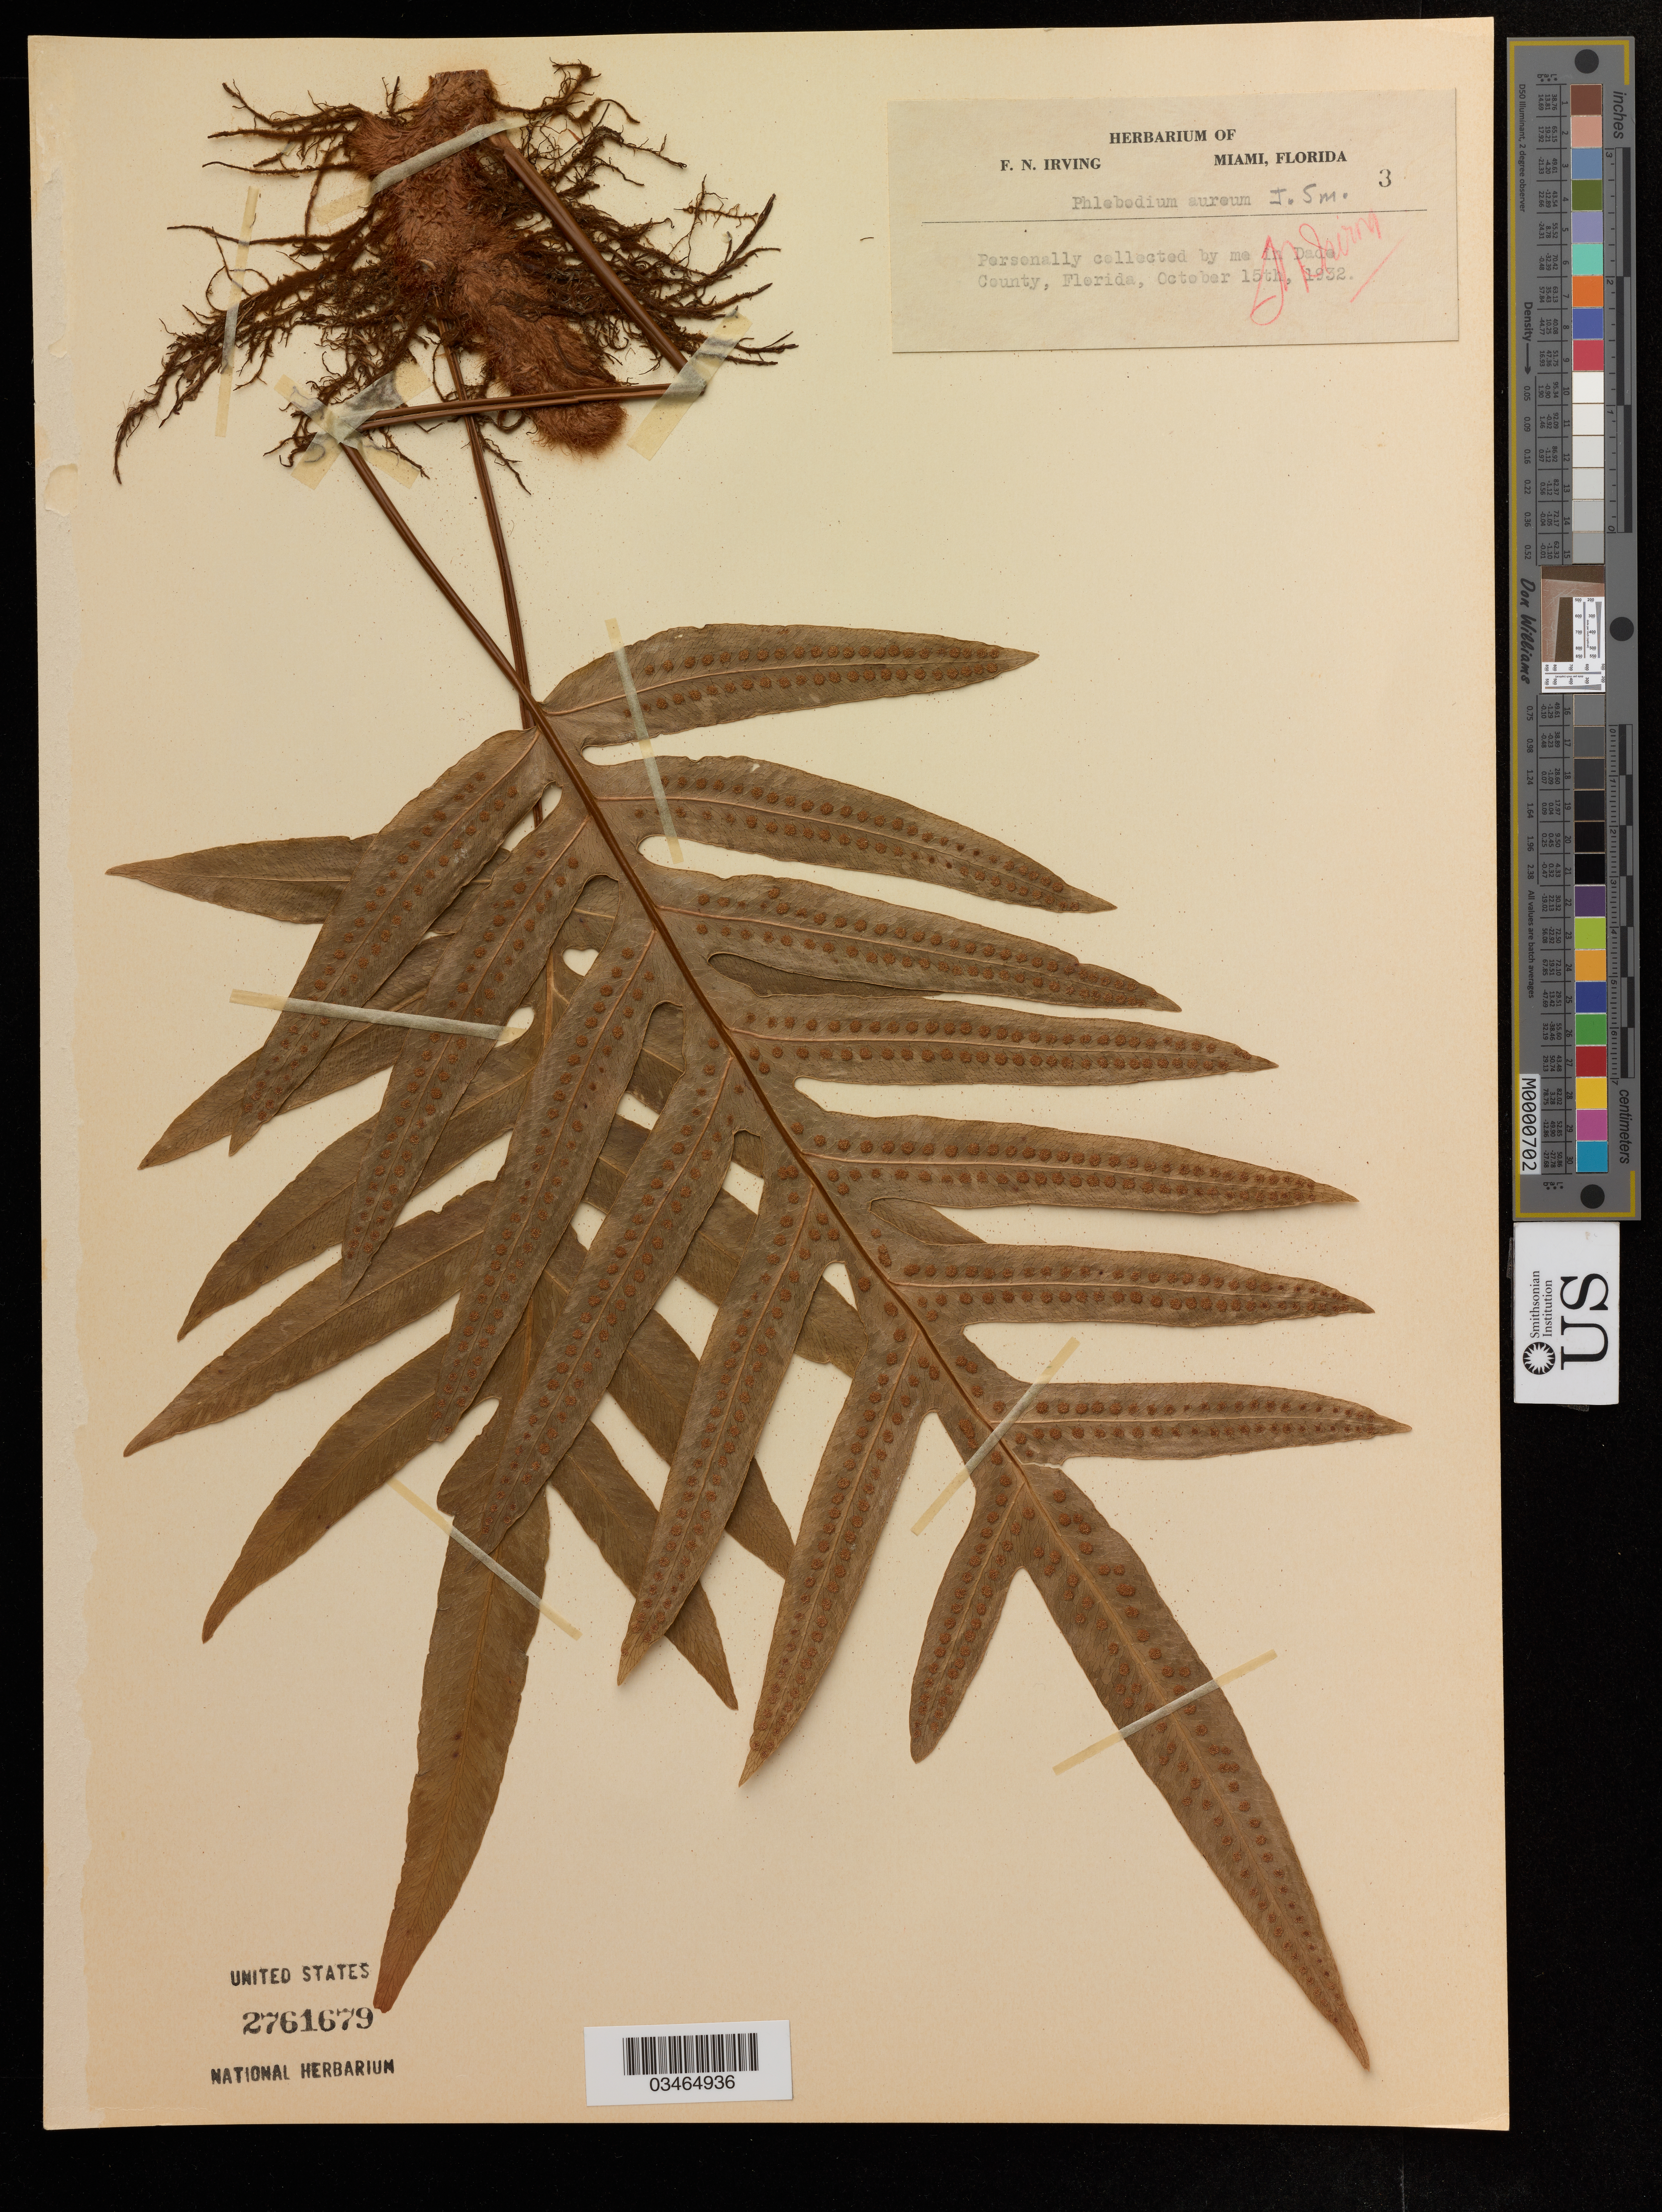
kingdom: Plantae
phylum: Tracheophyta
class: Polypodiopsida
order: Polypodiales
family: Polypodiaceae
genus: Phlebodium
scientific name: Phlebodium aureum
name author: (L.) J. Sm.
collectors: F. Irving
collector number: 3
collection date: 1932-10-15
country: United States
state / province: Florida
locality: Dade County.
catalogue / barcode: US 2761679